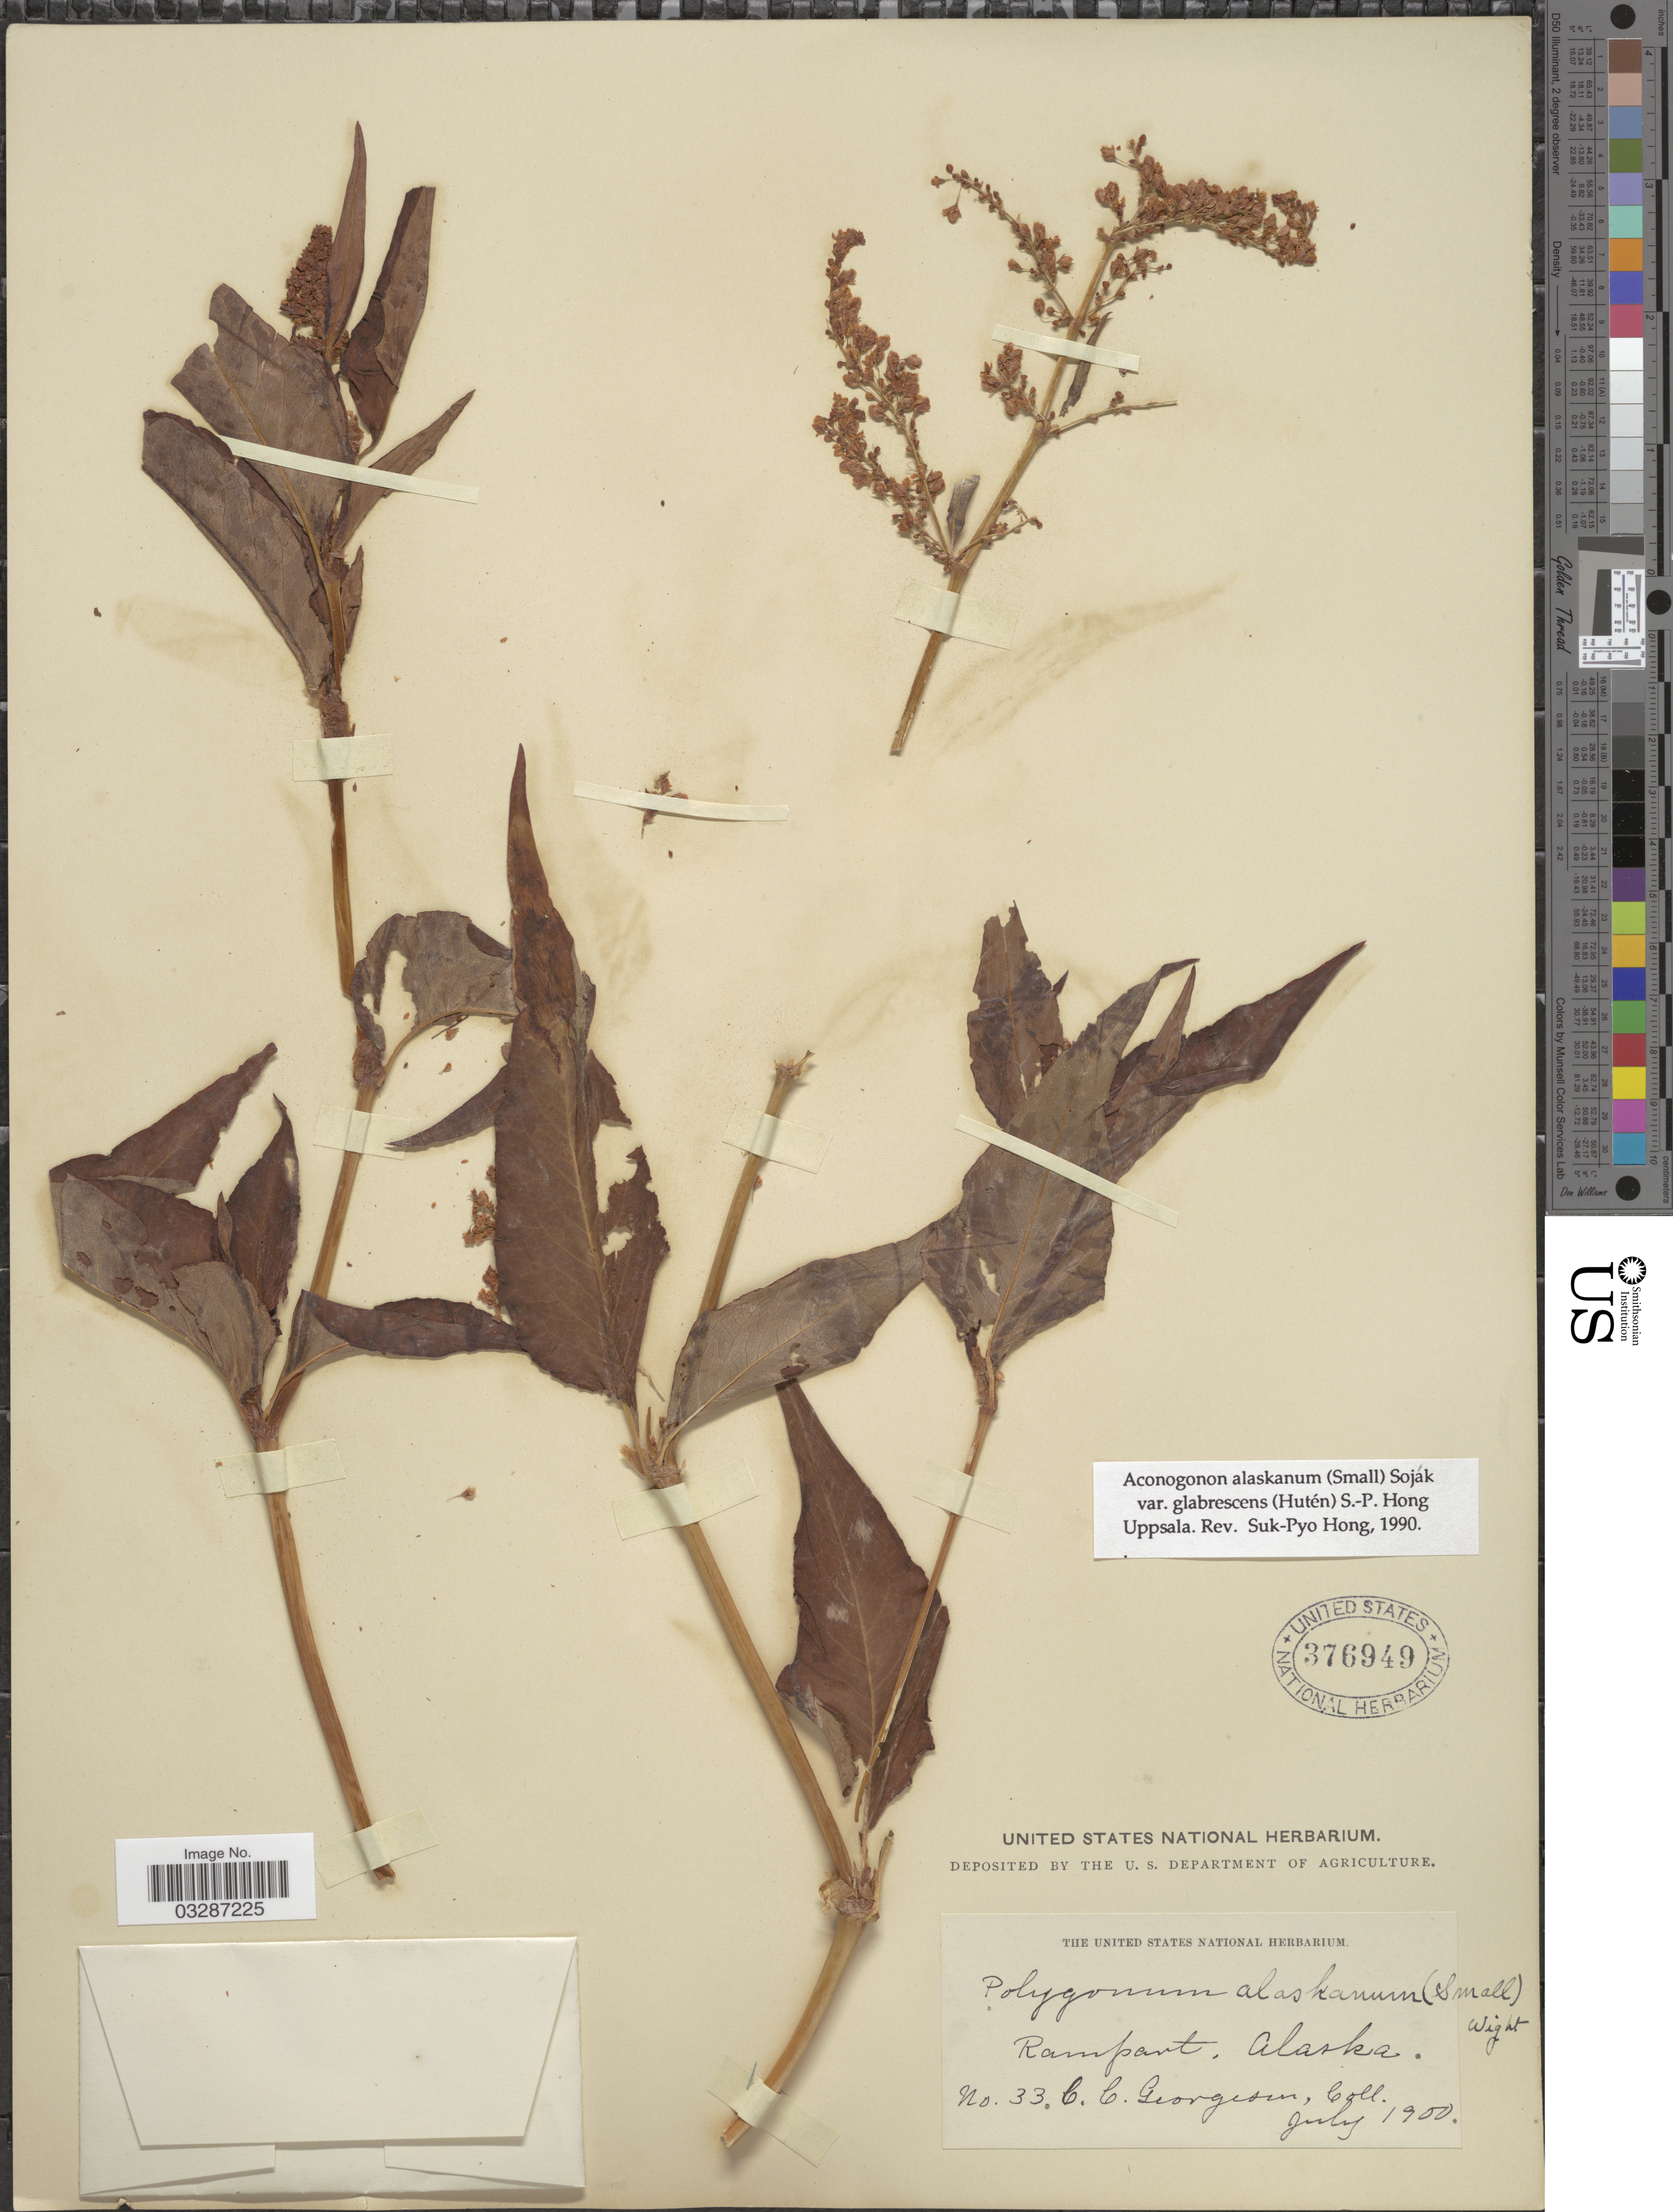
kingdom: Plantae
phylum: Tracheophyta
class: Magnoliopsida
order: Caryophyllales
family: Polygonaceae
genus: Koenigia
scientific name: Koenigia alaskana var. glabrescens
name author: (Hultén) T.M. Schust. & Reveal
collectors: C. Georgeson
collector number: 33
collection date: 1900-07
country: United States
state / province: Alaska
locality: Rampart.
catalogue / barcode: US 376949